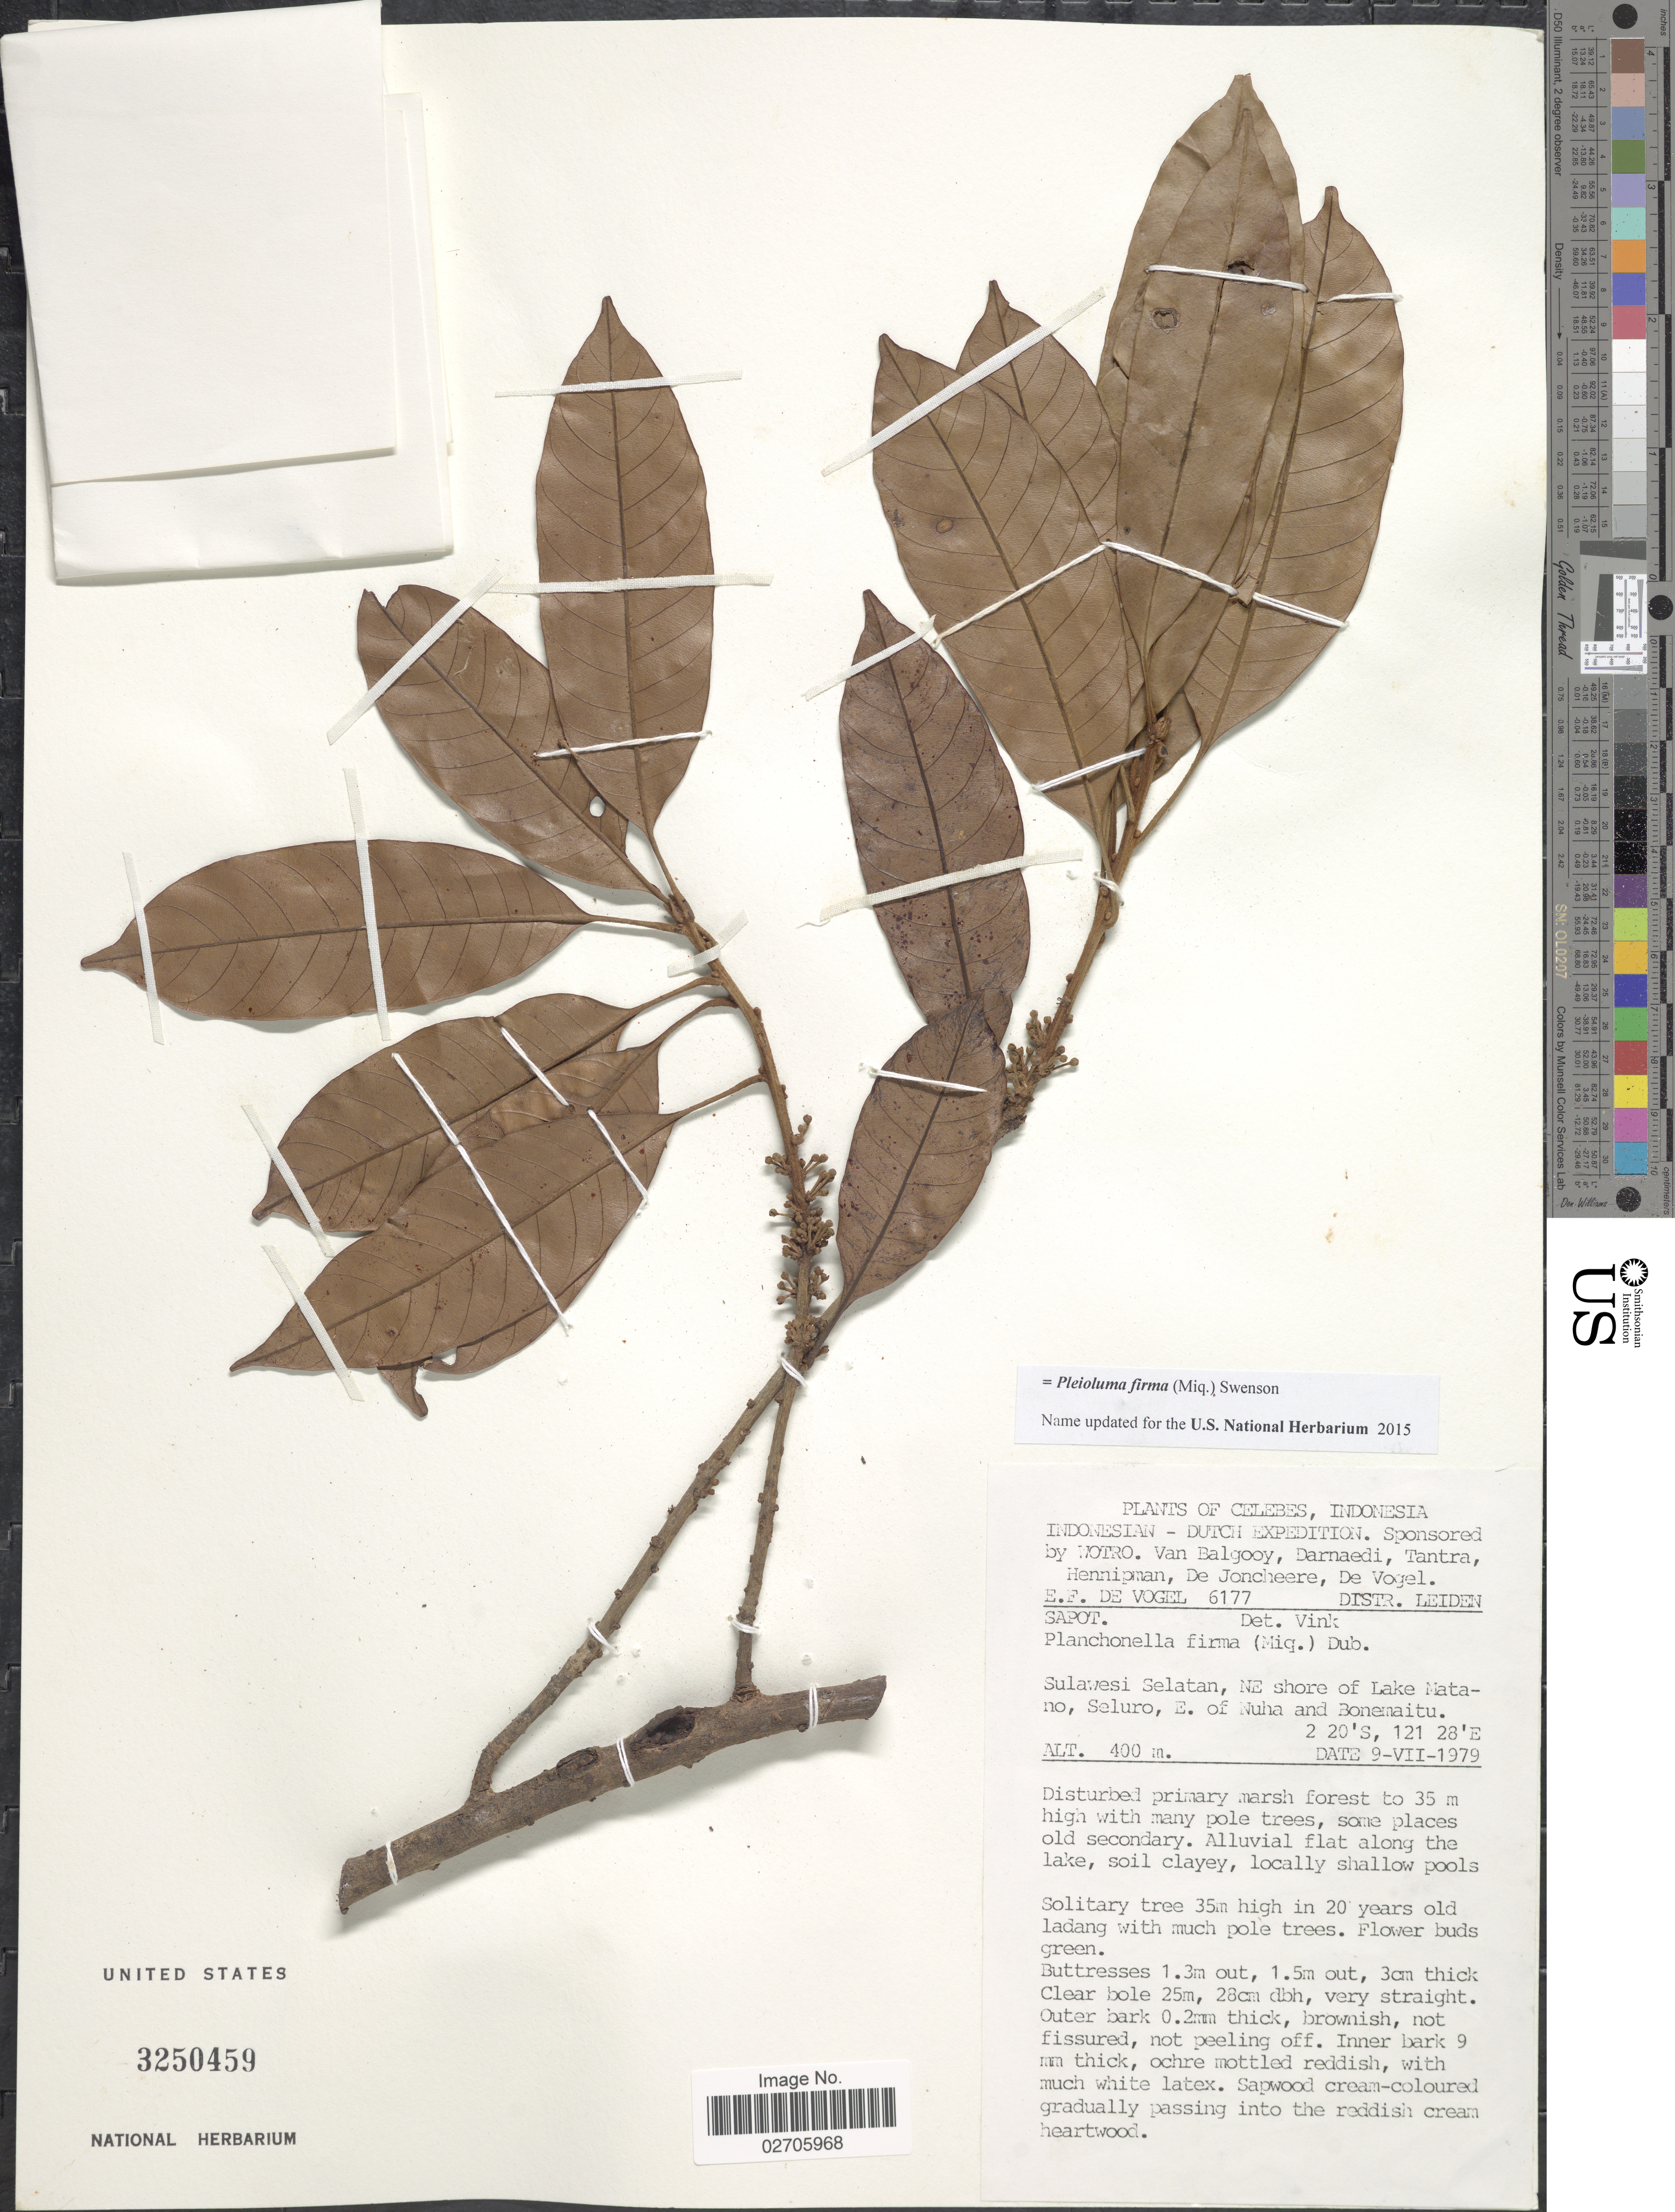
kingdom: Plantae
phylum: Tracheophyta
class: Magnoliopsida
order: Ericales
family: Sapotaceae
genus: Pleioluma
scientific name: Pleioluma firma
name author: (Miq.) Swenson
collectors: E. F. de Vogel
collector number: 6177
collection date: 1979-07-09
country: Indonesia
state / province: Sulawesi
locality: Celebes. Sulawesi Selatan, NE shore of Lake Matano, Seluro, E. of Nuha and Bonemaitu.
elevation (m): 400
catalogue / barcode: US 3250459